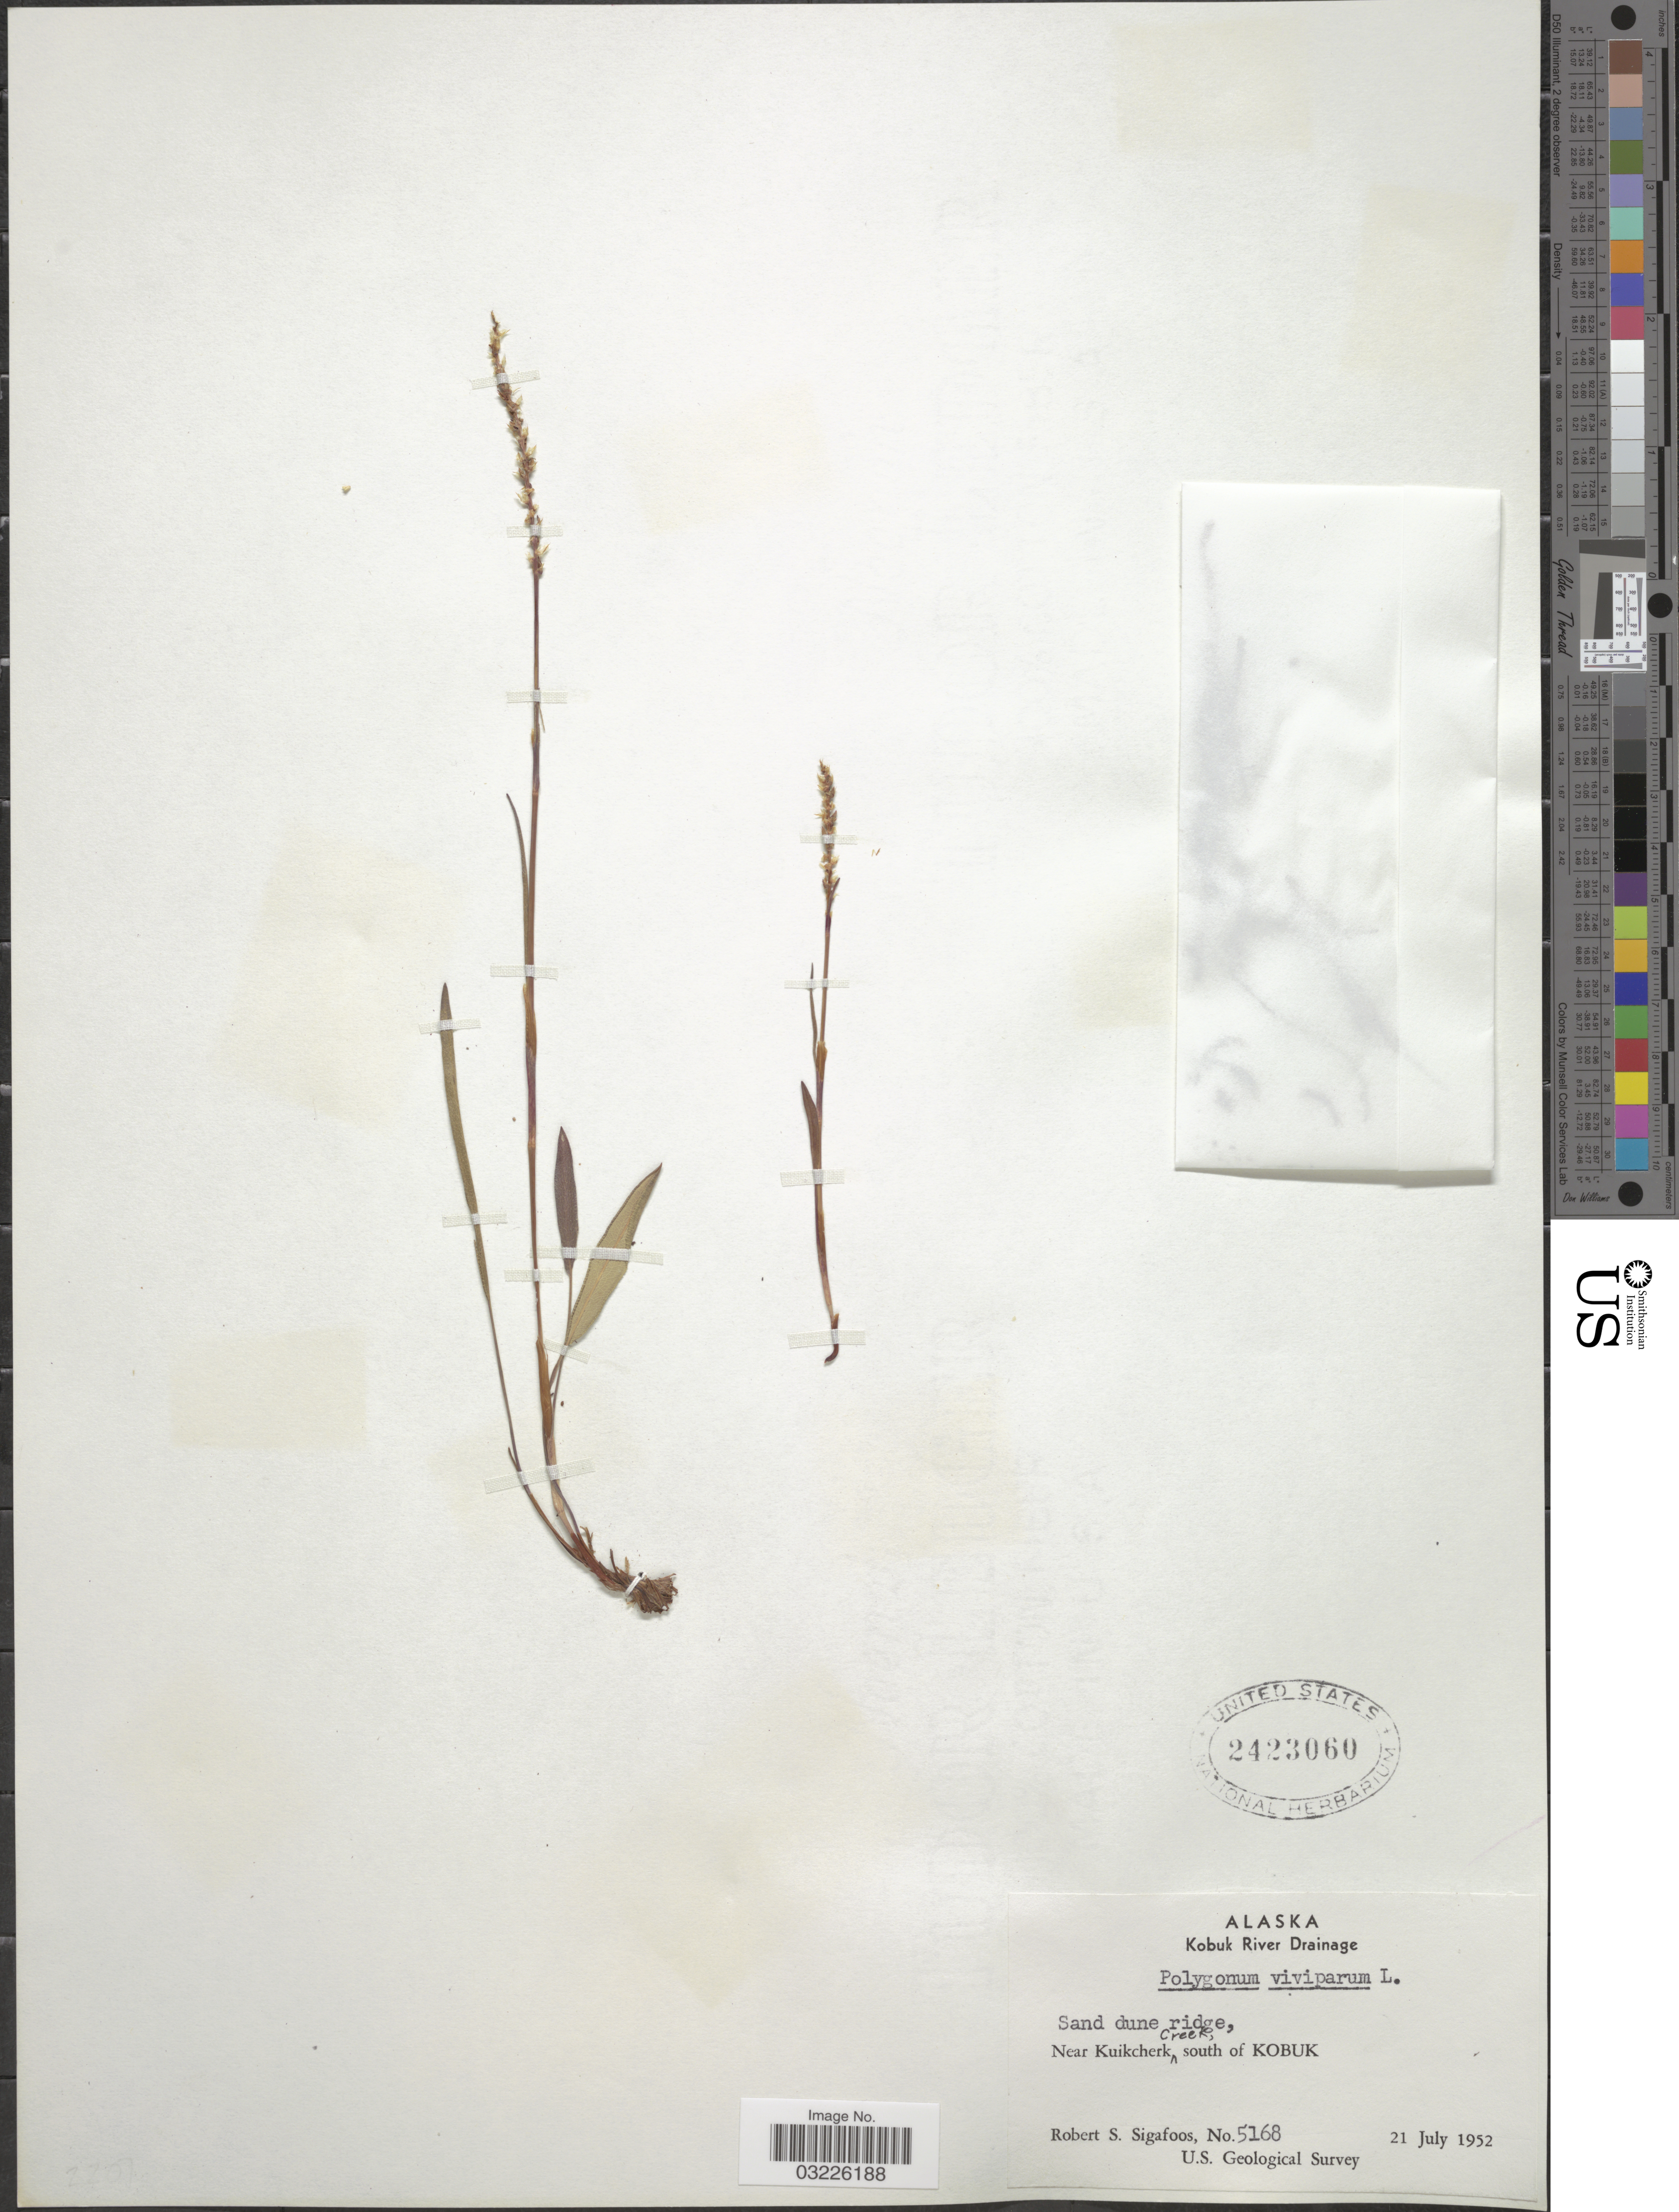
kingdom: Plantae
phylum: Tracheophyta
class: Magnoliopsida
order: Caryophyllales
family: Polygonaceae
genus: Bistorta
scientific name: Bistorta vivipara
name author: (L.) Delarbre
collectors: R. Sigafoos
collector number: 5168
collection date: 1952-07-21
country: United States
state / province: Alaska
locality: Kobuk River Drainage. Near Kuikcherk Creek, south of Kobuk.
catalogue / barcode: US 2423060